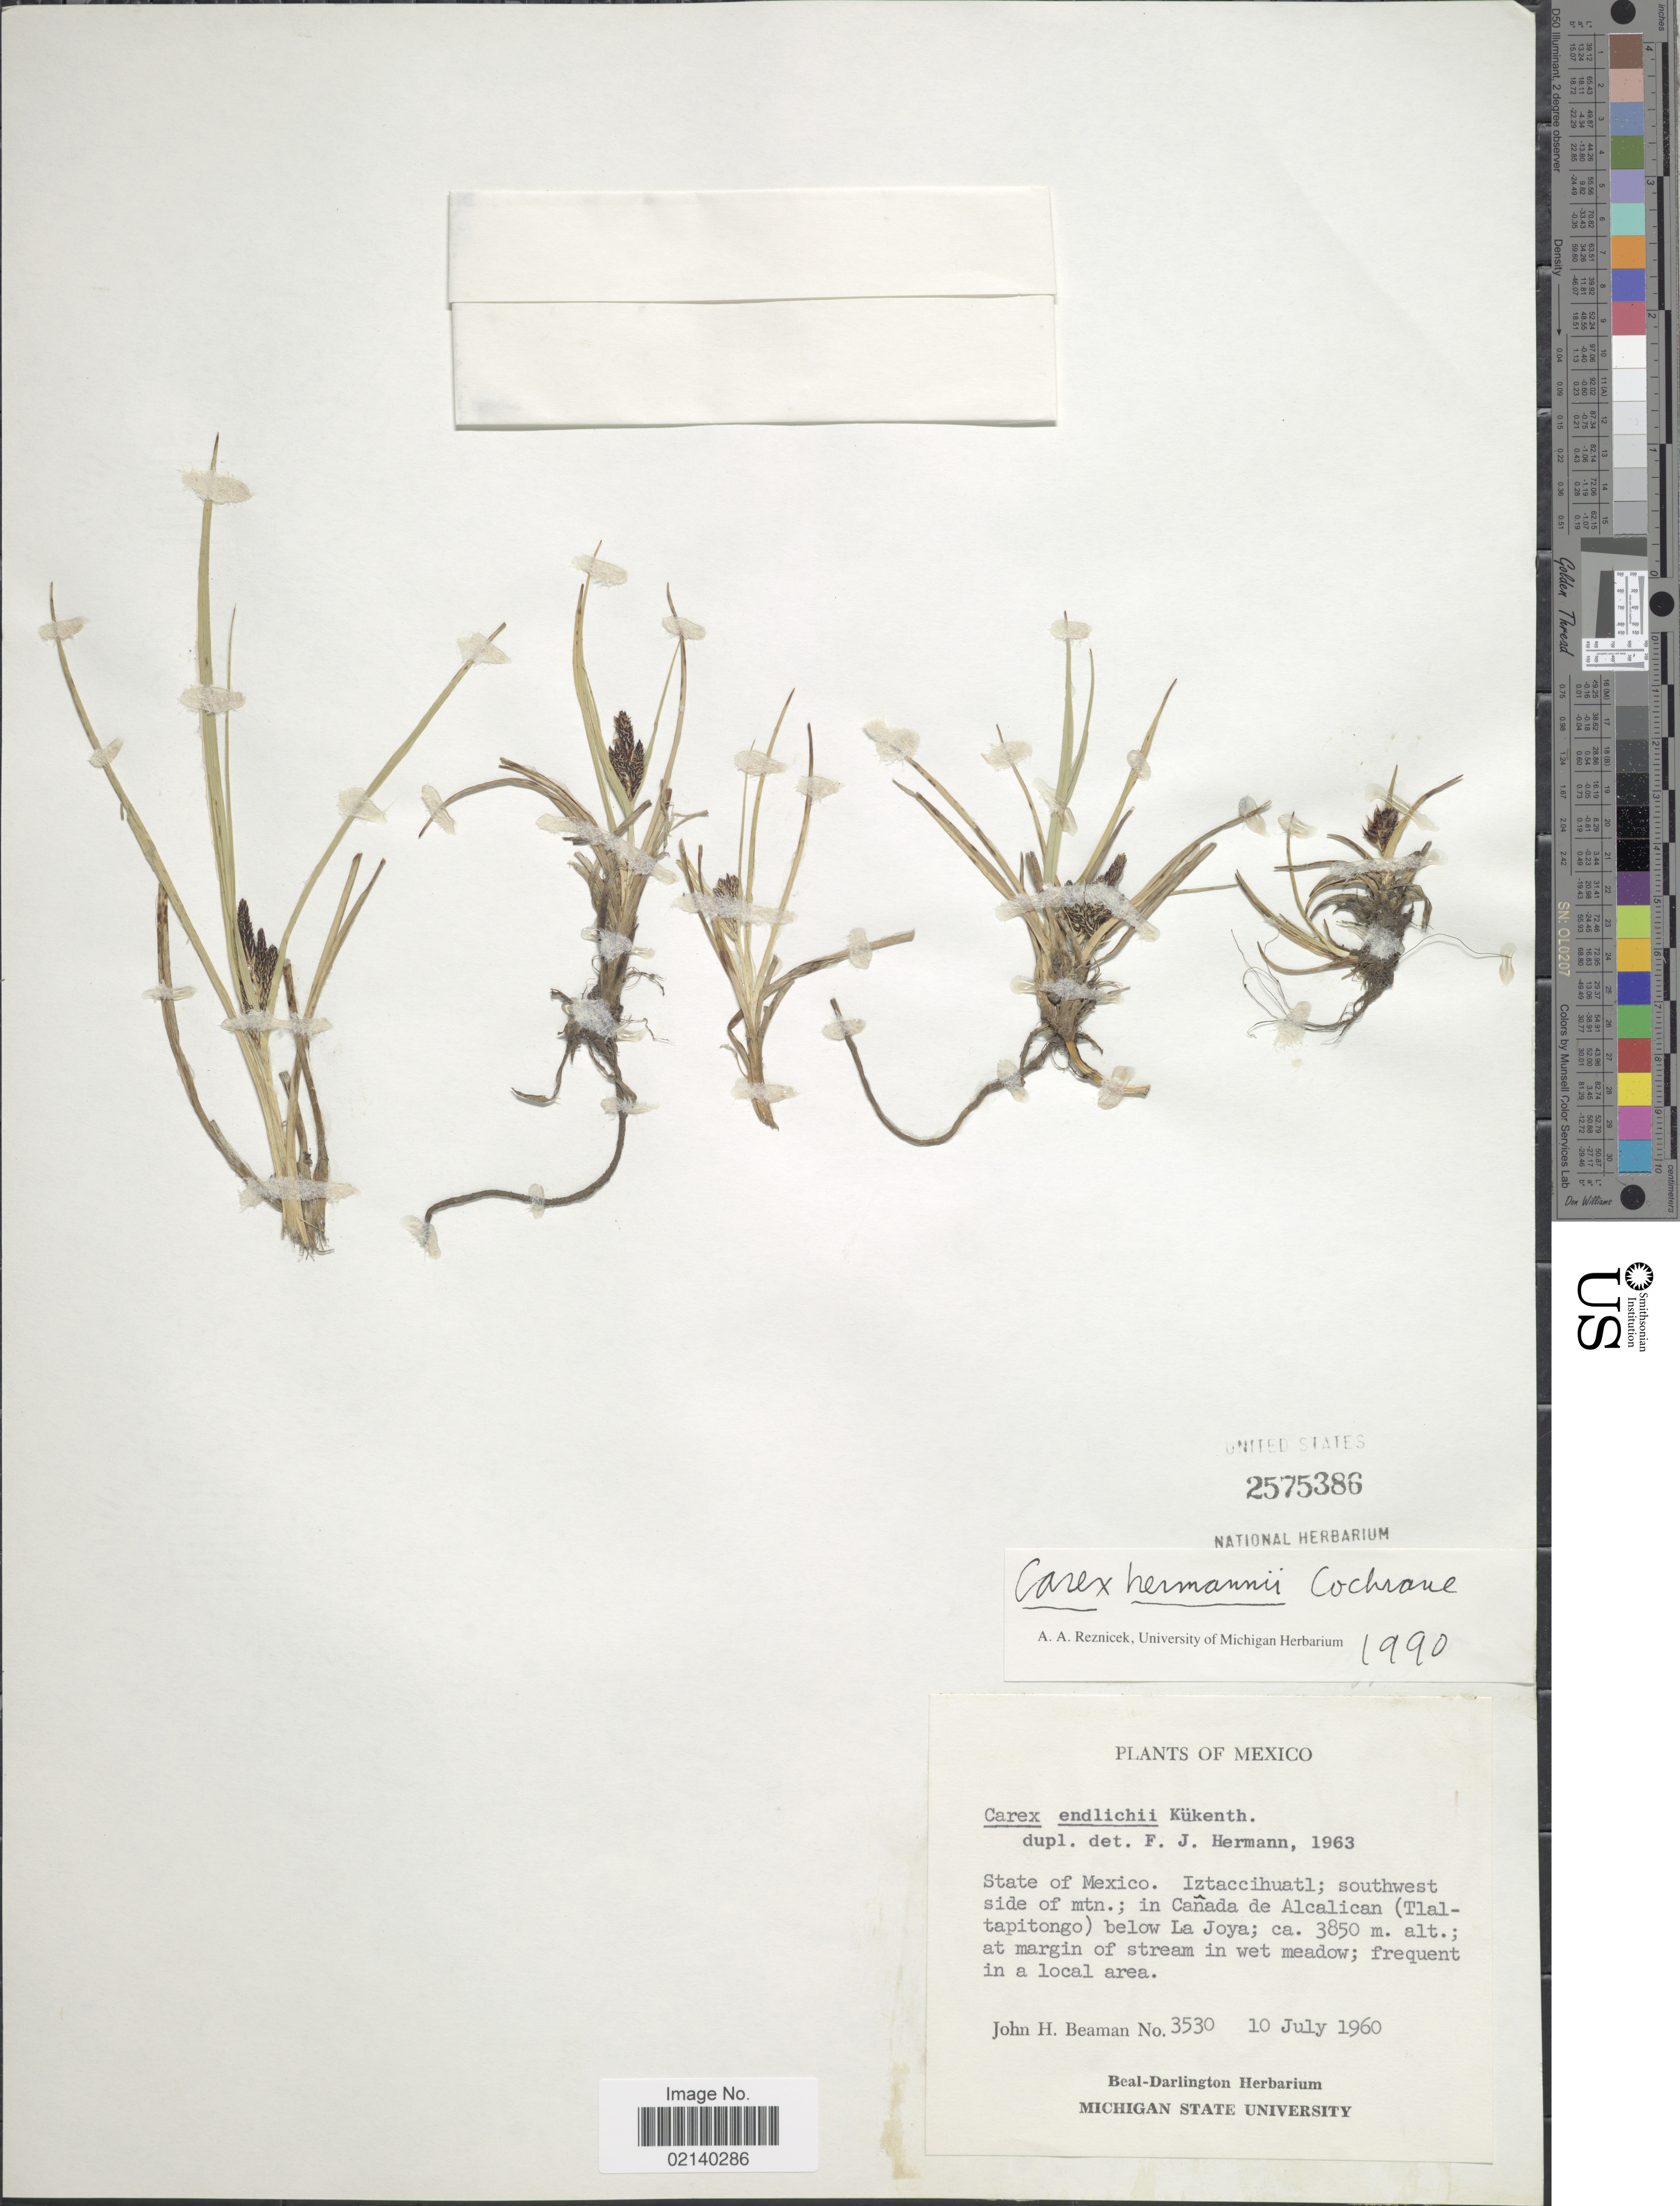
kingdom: Plantae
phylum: Tracheophyta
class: Liliopsida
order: Poales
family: Cyperaceae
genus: Carex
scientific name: Carex hermannii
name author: Cochrane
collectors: J. H. Beaman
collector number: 3530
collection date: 1960-07-10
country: Mexico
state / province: México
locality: Iztaccihuatl; southwest side of mts.; in Canada de Alcalican (Tlaltapitongo) below La Joya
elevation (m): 3850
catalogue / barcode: US 2575386